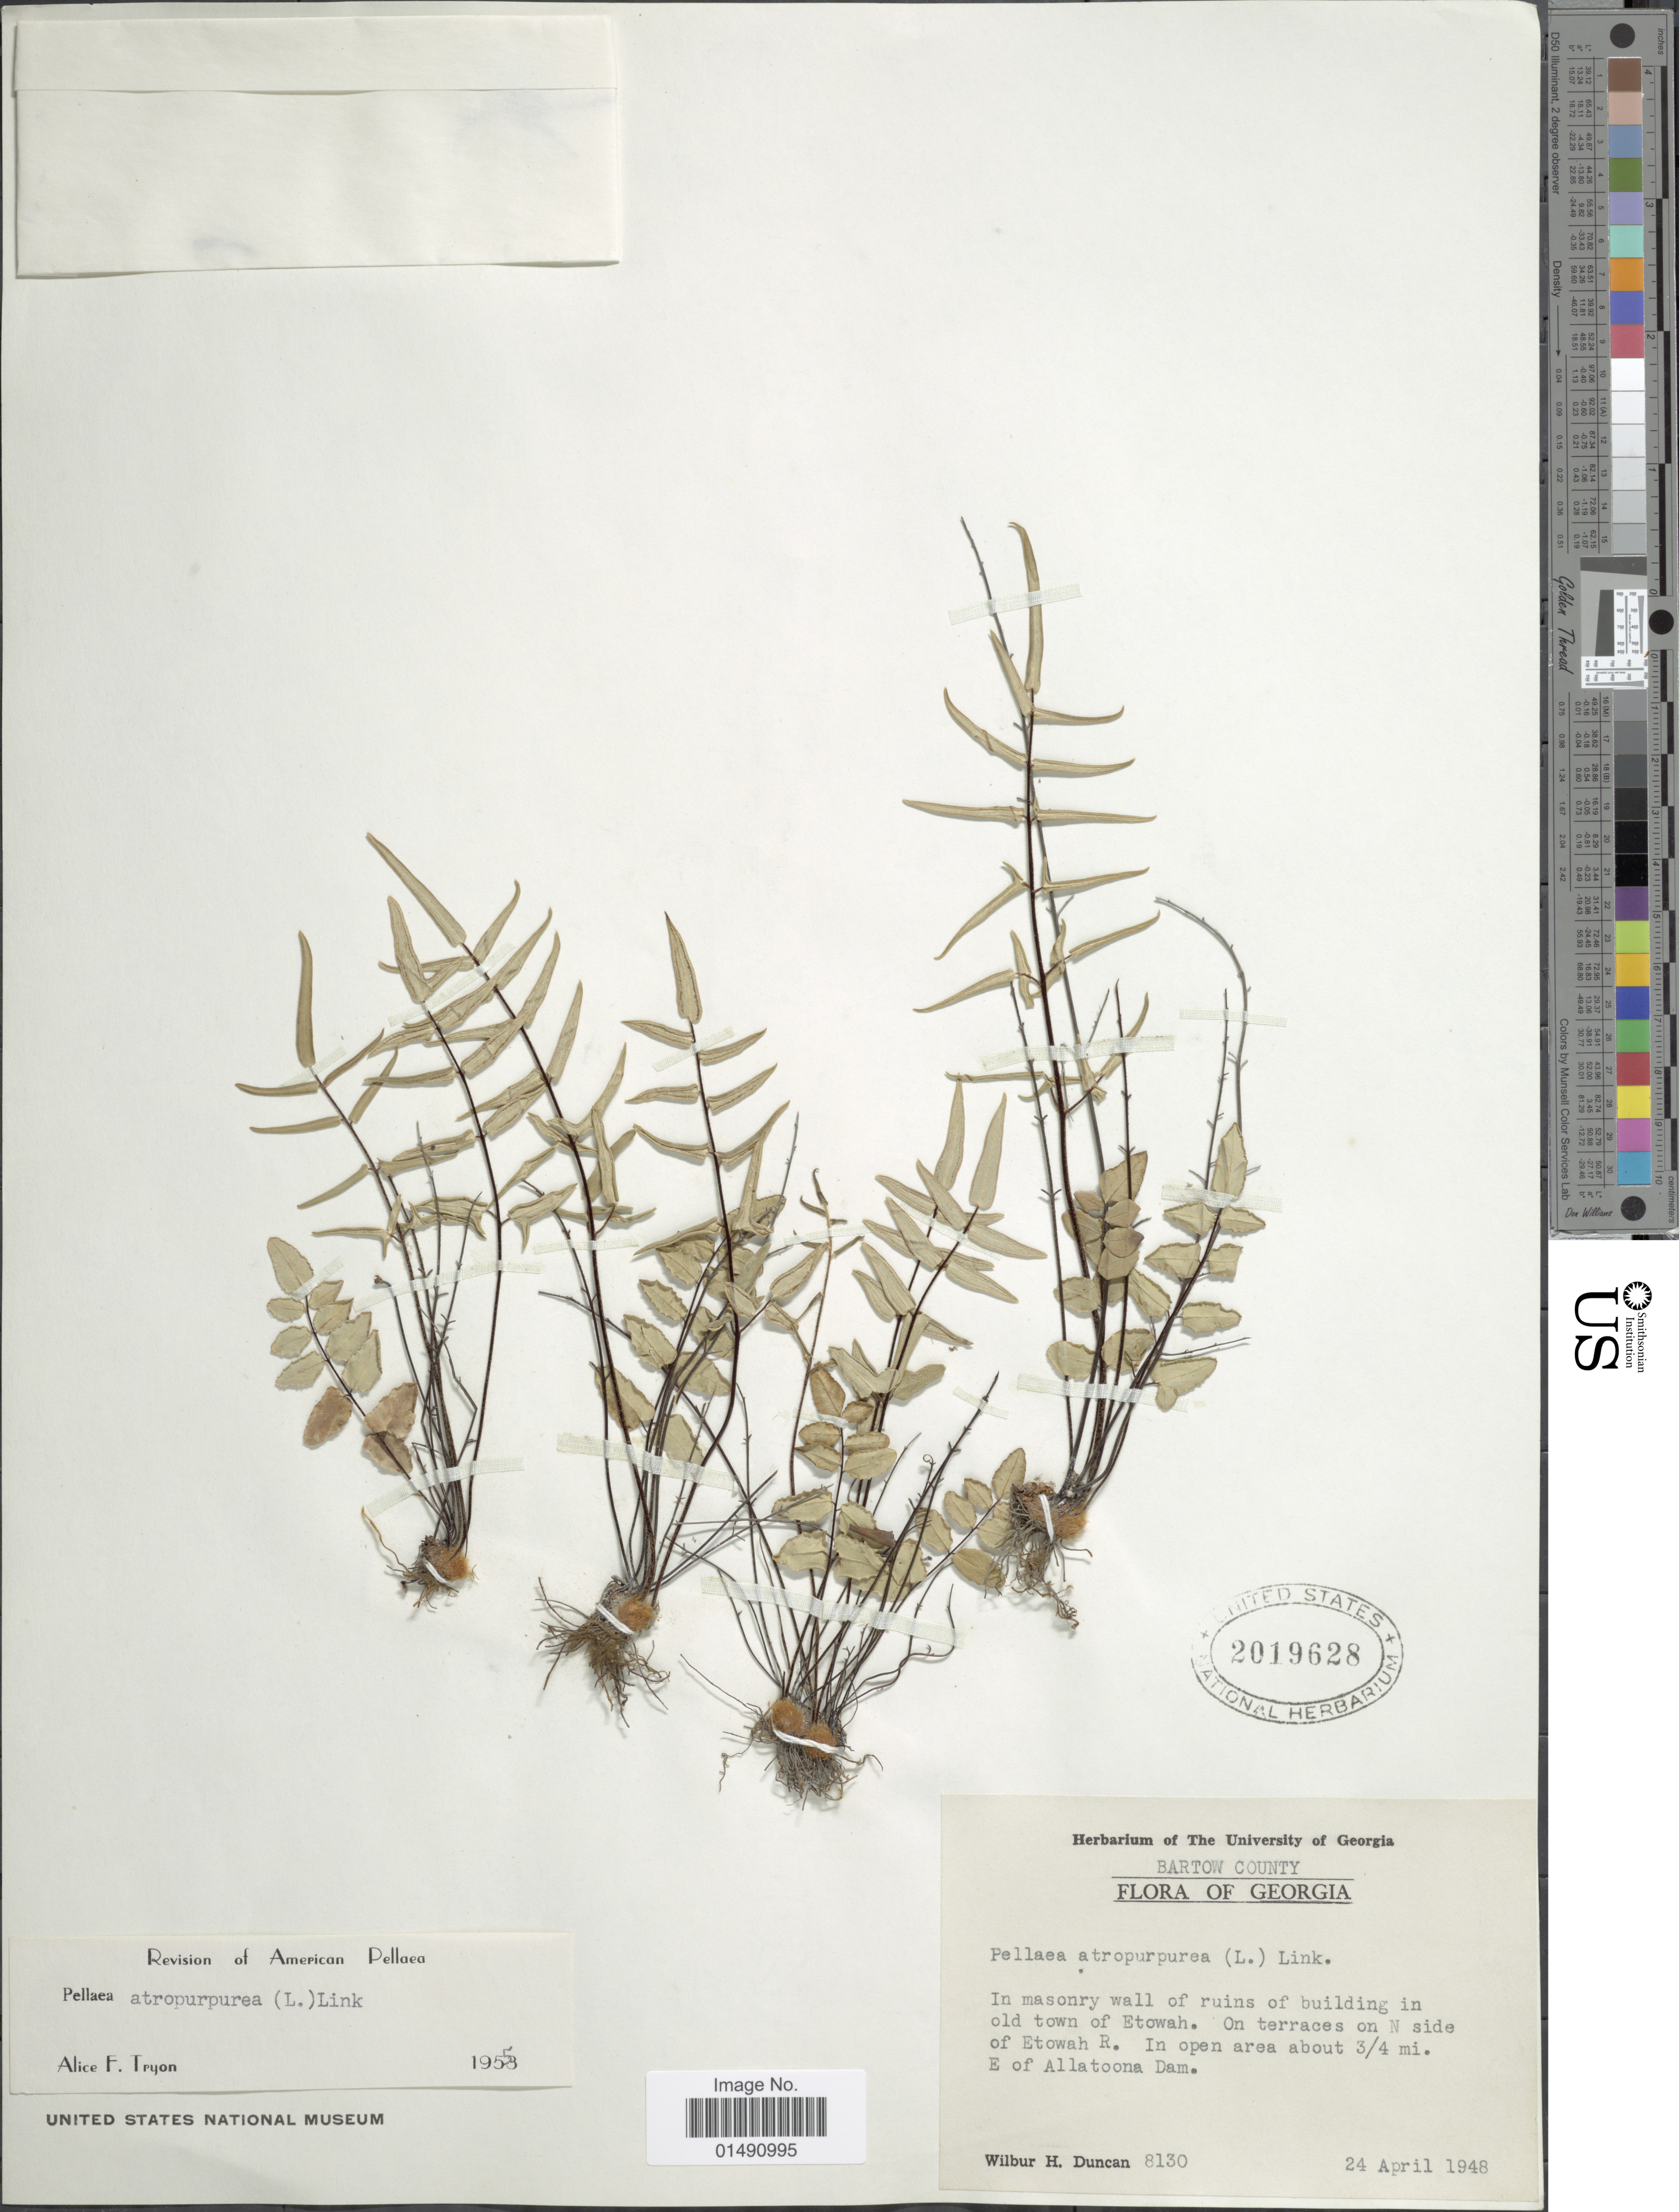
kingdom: Plantae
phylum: Tracheophyta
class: Polypodiopsida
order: Polypodiales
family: Pteridaceae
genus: Pellaea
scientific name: Pellaea atropurpurea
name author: (L.) Link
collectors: W. H. Duncan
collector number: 8130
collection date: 1948-04-24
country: United States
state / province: Georgia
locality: Bartow County, In masonry wall of ruins of building in old town of Etowah. On terraces on N side of Etowah R. In open area about ¾ mi. E of Allatoona Dam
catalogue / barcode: US 2019628